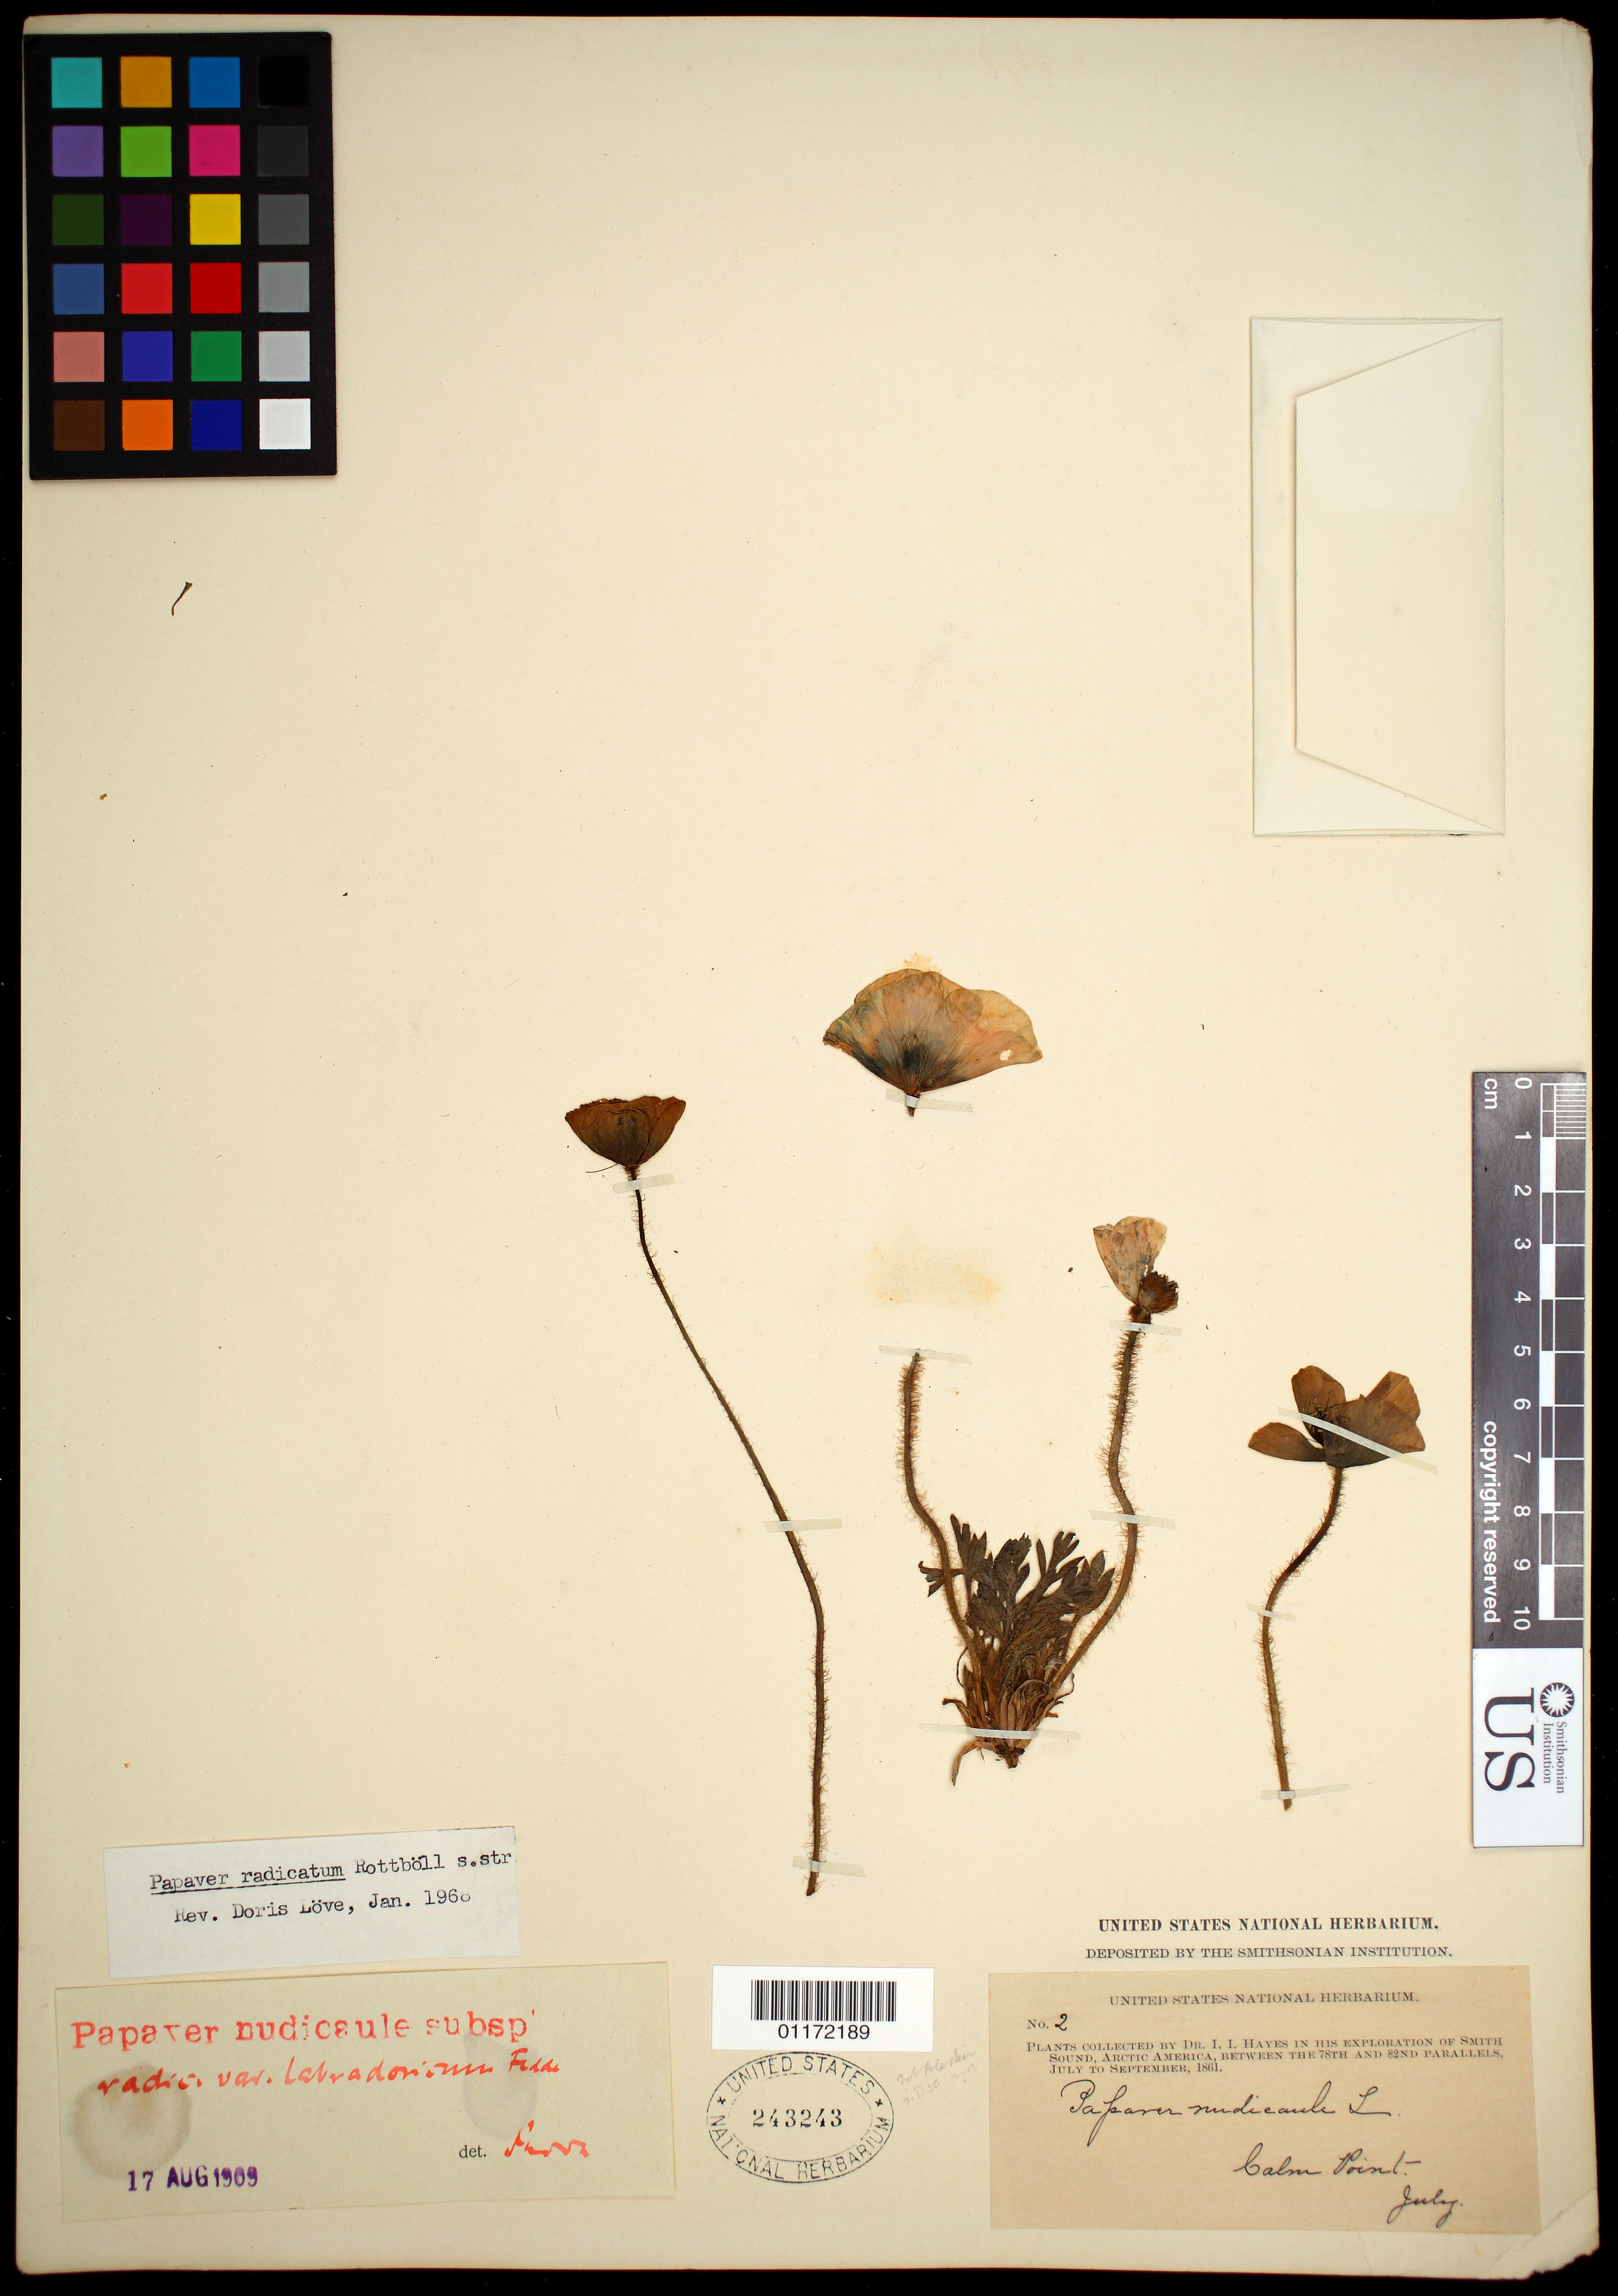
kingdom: Plantae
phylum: Tracheophyta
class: Magnoliopsida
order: Ranunculales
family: Papaveraceae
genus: Papaver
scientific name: Papaver radicatum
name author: Rottb.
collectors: I. I. Hayes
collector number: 2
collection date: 1861-07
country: United States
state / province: Alaska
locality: Calrn Point.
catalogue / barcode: US 243243